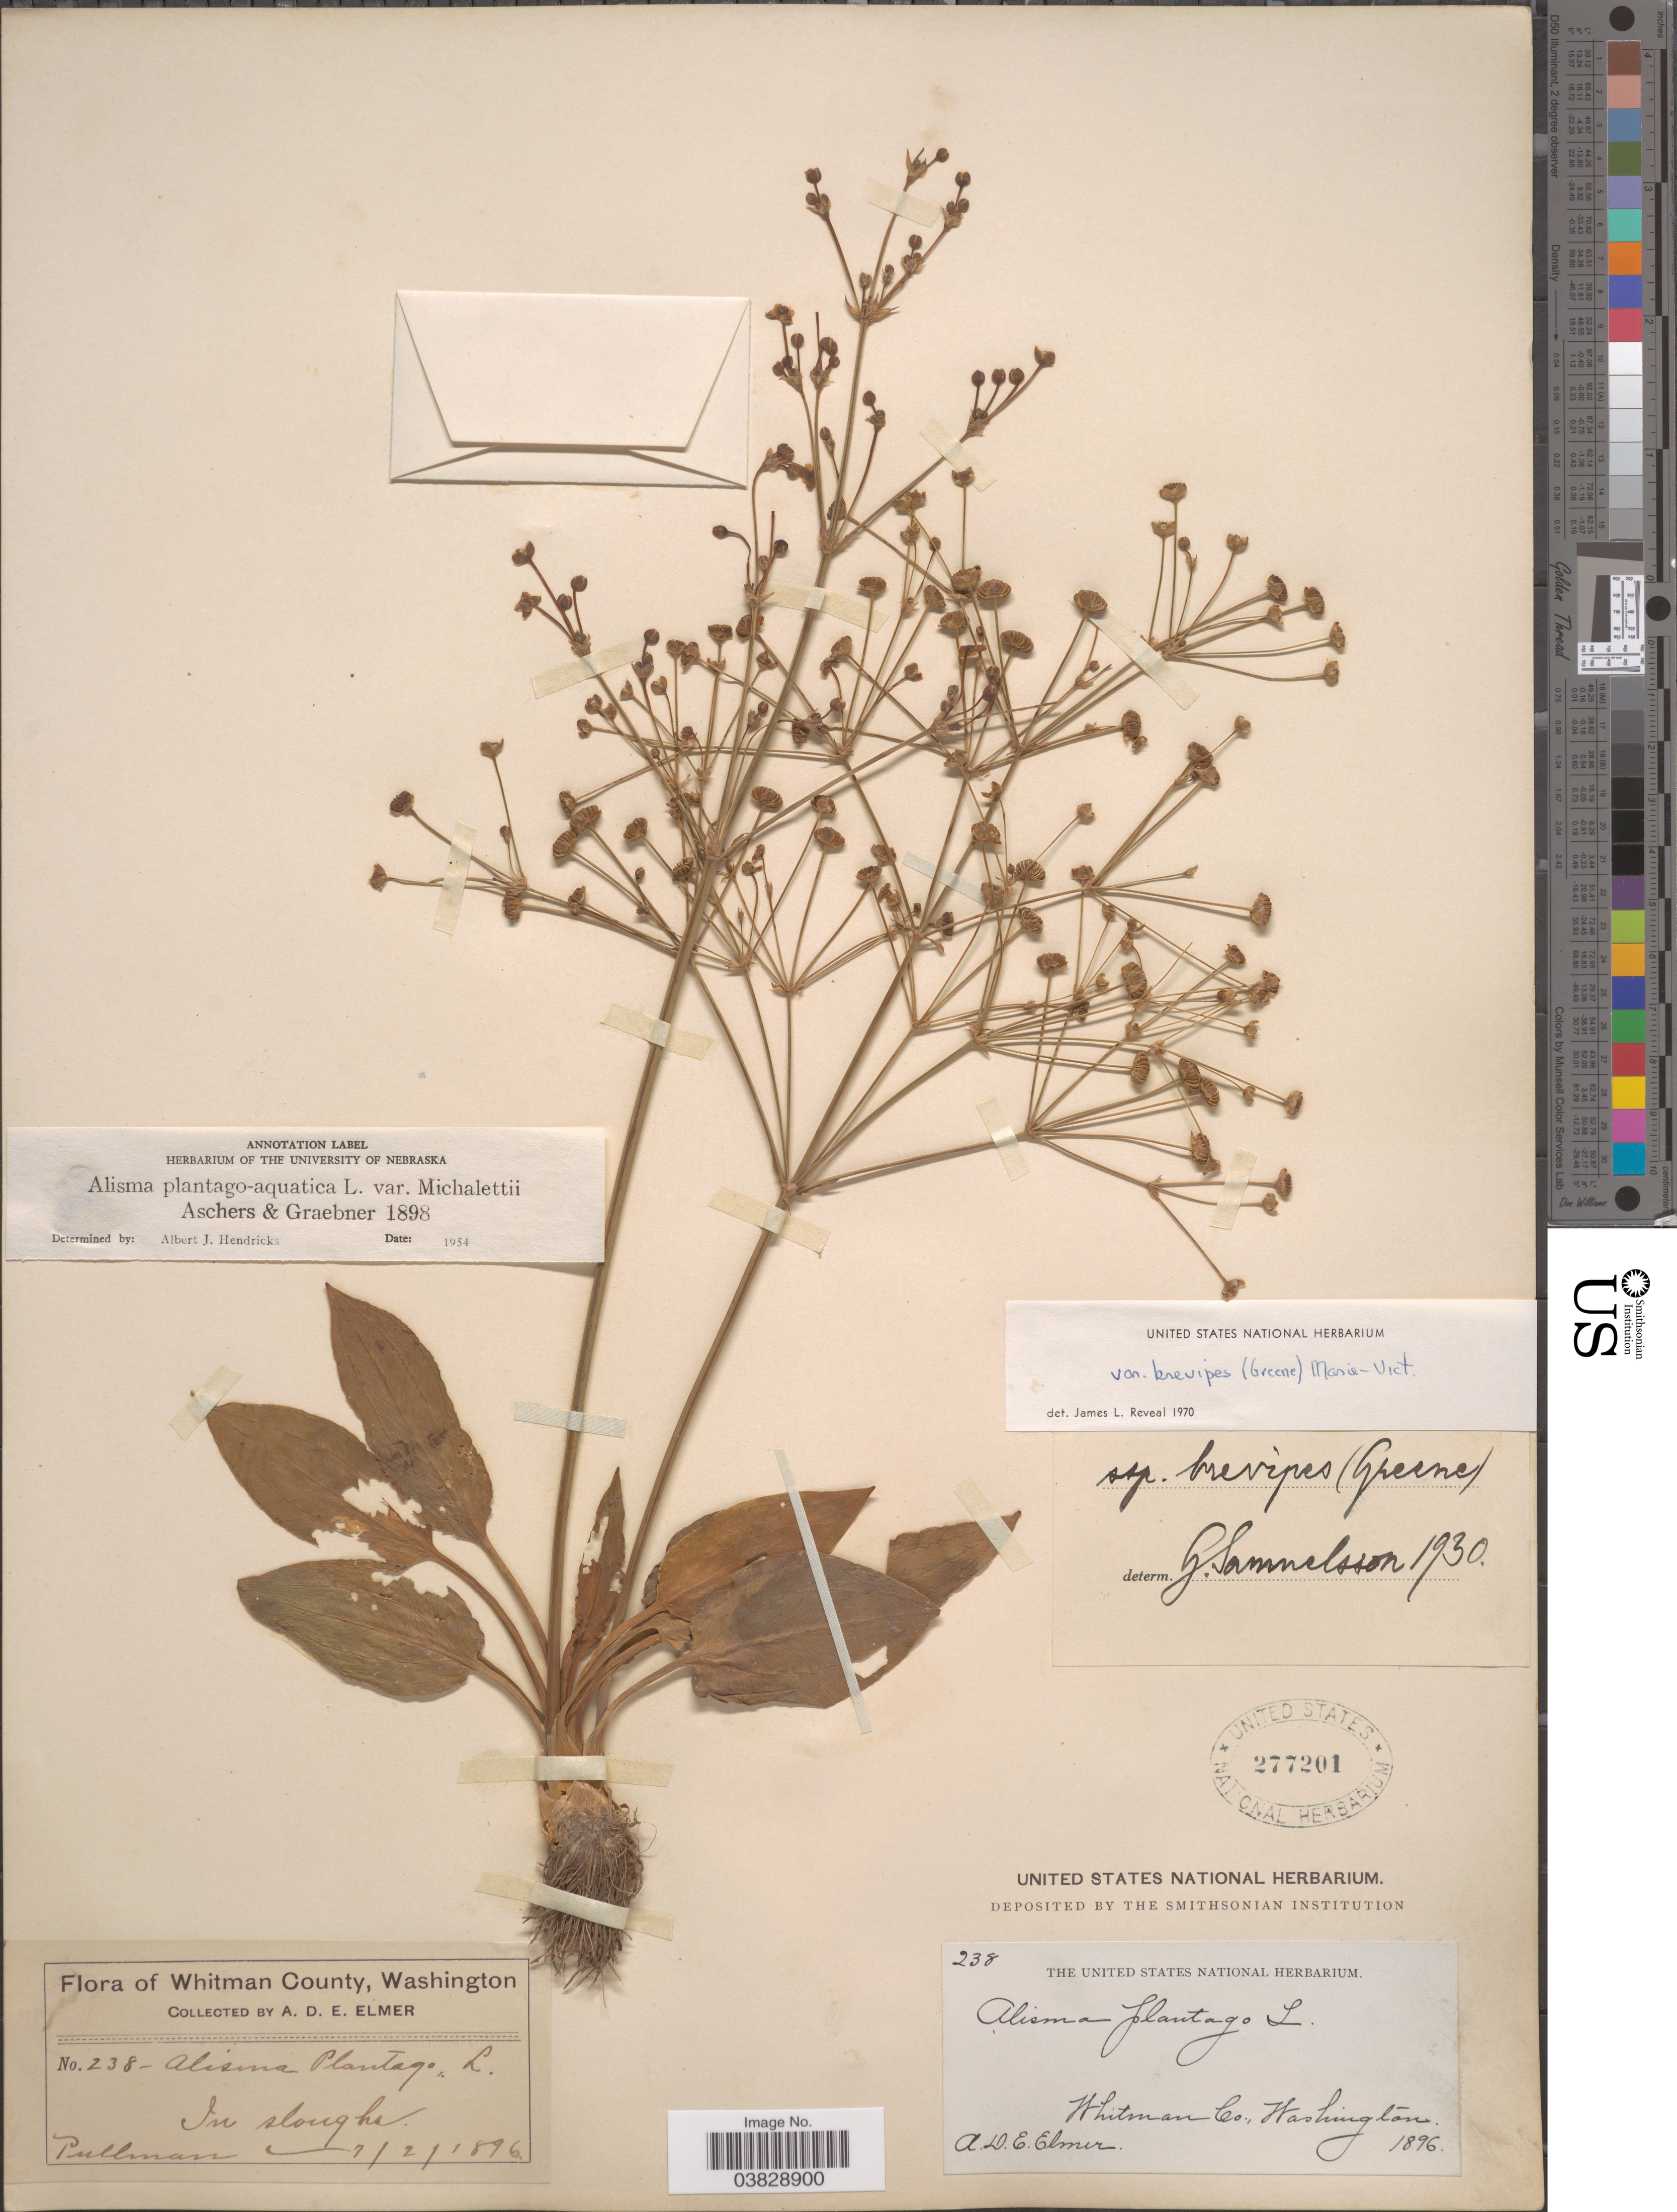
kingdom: Plantae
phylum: Tracheophyta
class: Liliopsida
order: Alismatales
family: Alismataceae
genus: Alisma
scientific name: Alisma plantago-aquatica var. brevipes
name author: (Greene) Vict.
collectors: A. D. E. Elmer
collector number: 238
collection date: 1896-07-02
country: United States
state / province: Washington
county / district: Whitman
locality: Whitman County. In sloughs. Pullman.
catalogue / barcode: US 277201